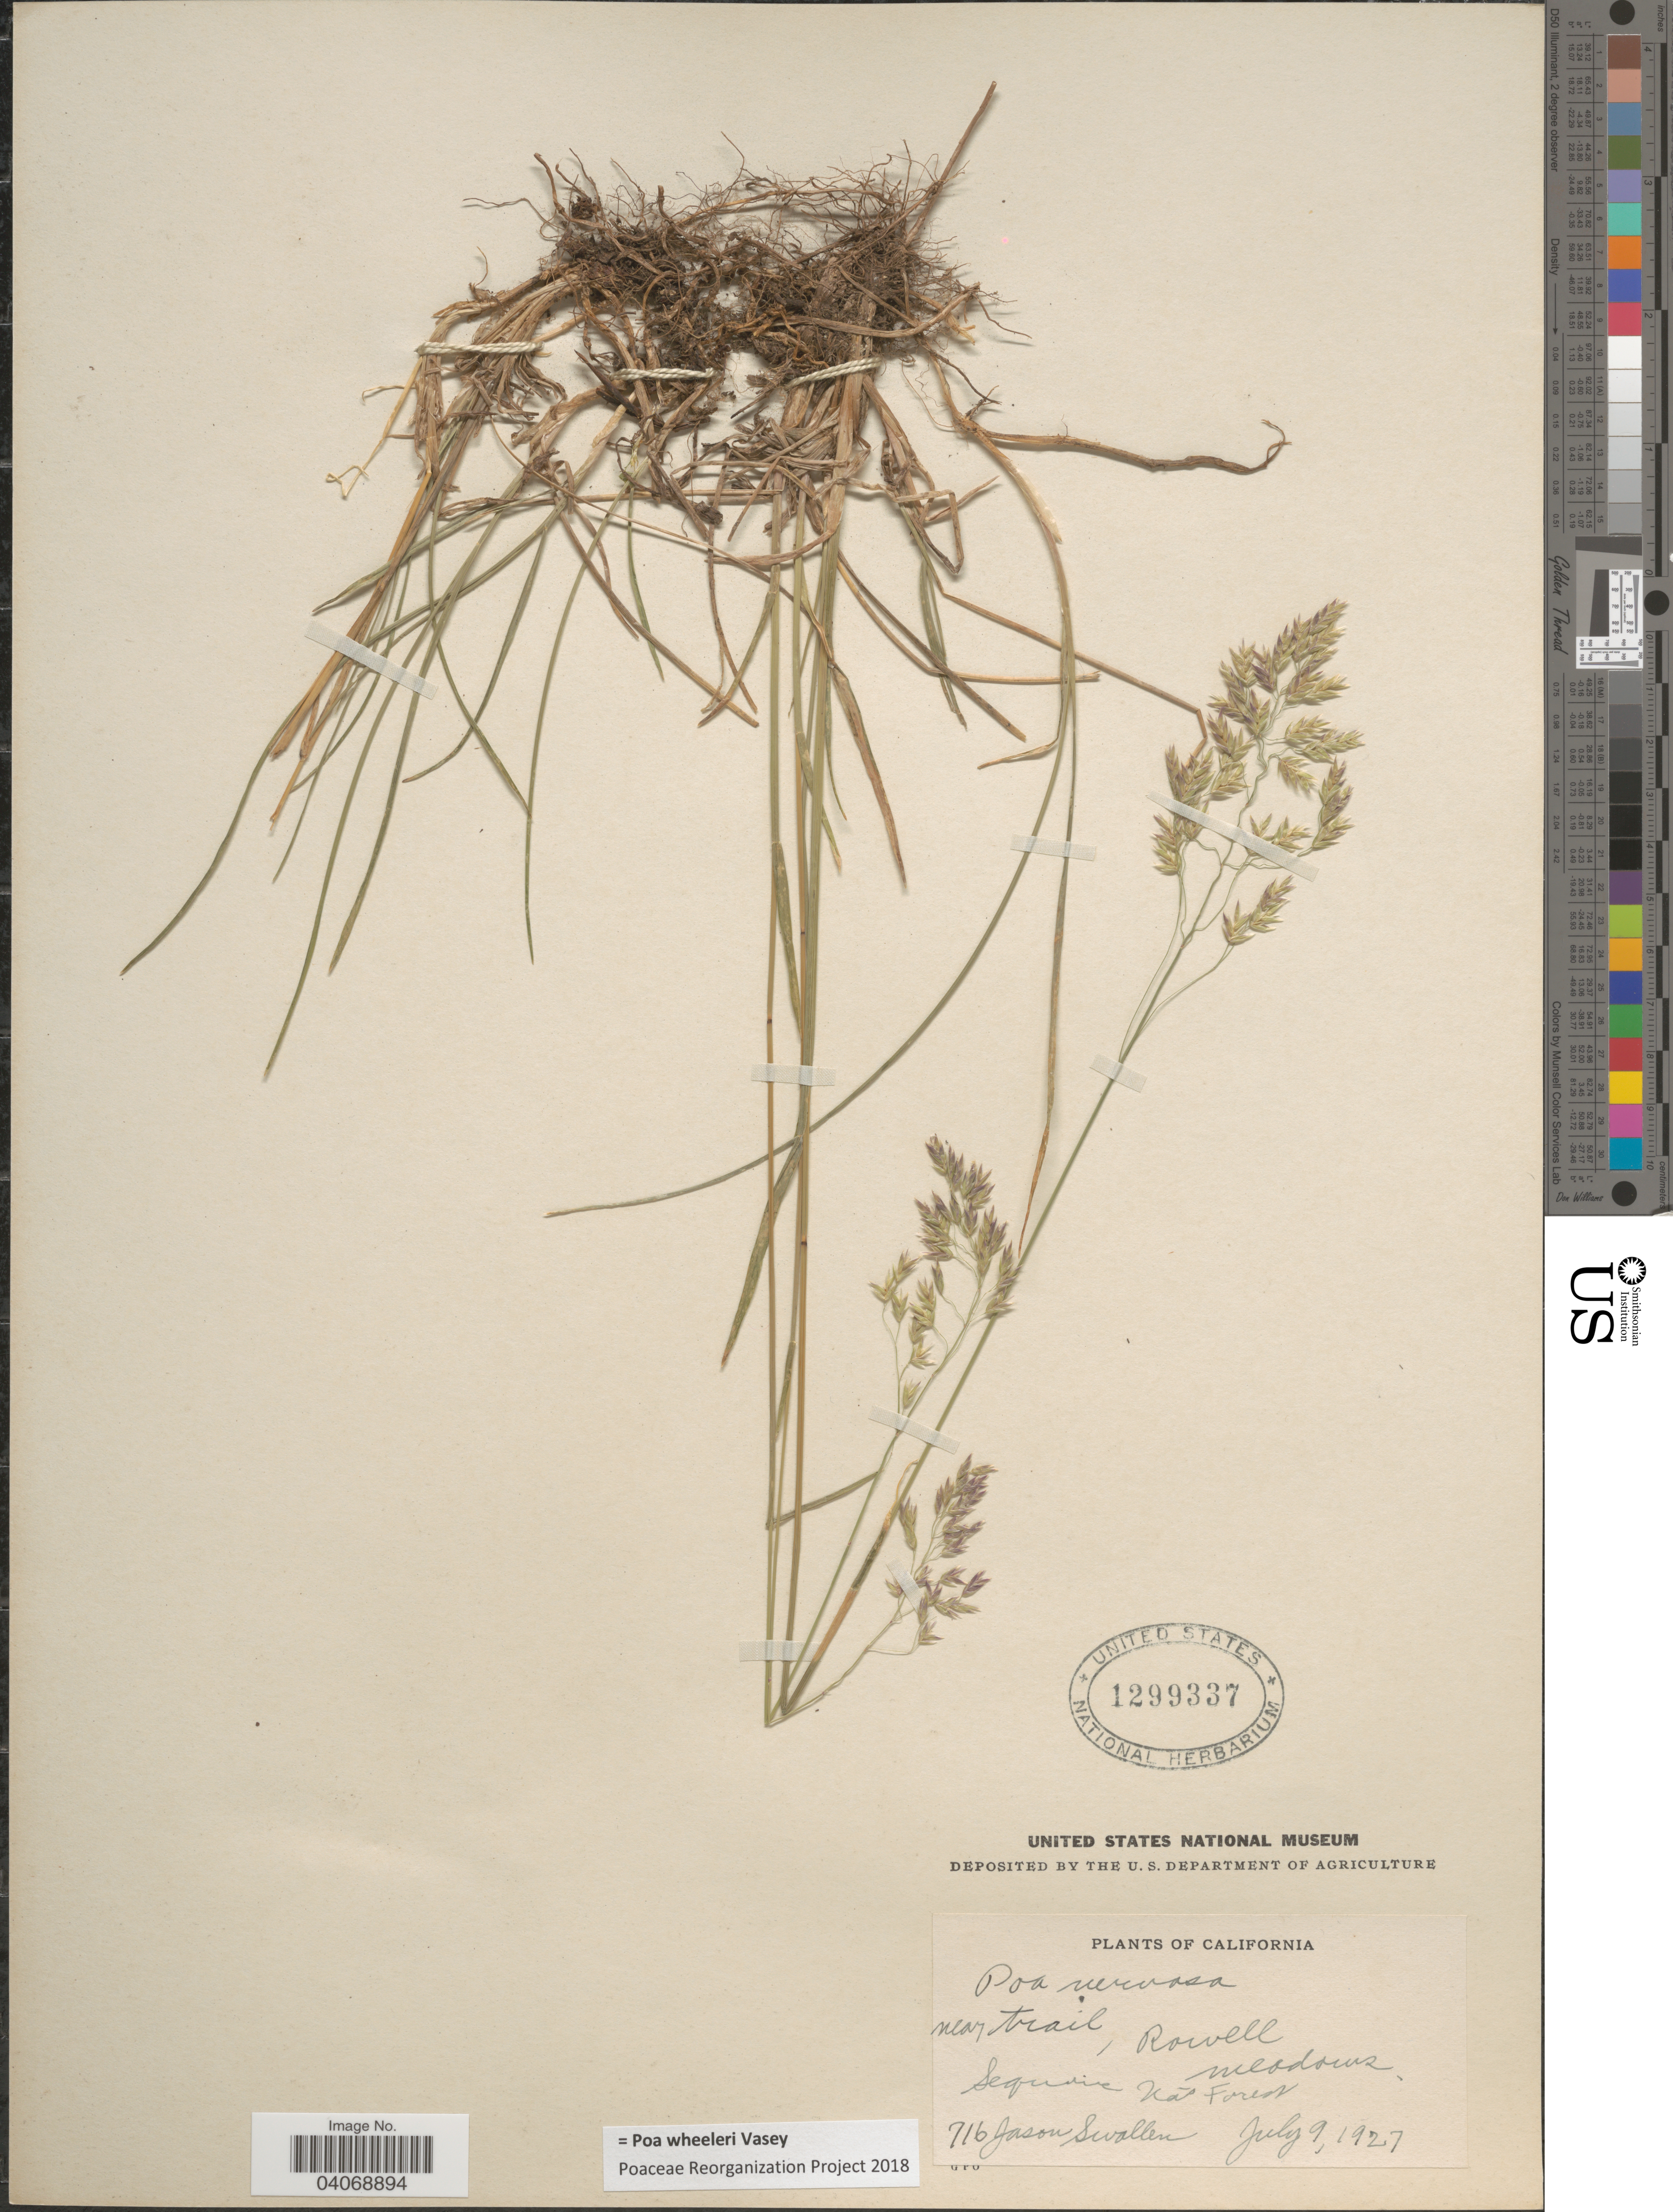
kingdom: Plantae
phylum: Tracheophyta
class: Liliopsida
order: Poales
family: Poaceae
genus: Poa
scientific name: Poa wheeleri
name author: Vasey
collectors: J. R. Swallen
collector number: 716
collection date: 1927-07-09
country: United States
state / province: California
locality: Near trail, Rowell meadows. Sequoia Nat Forest.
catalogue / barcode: US 1299337